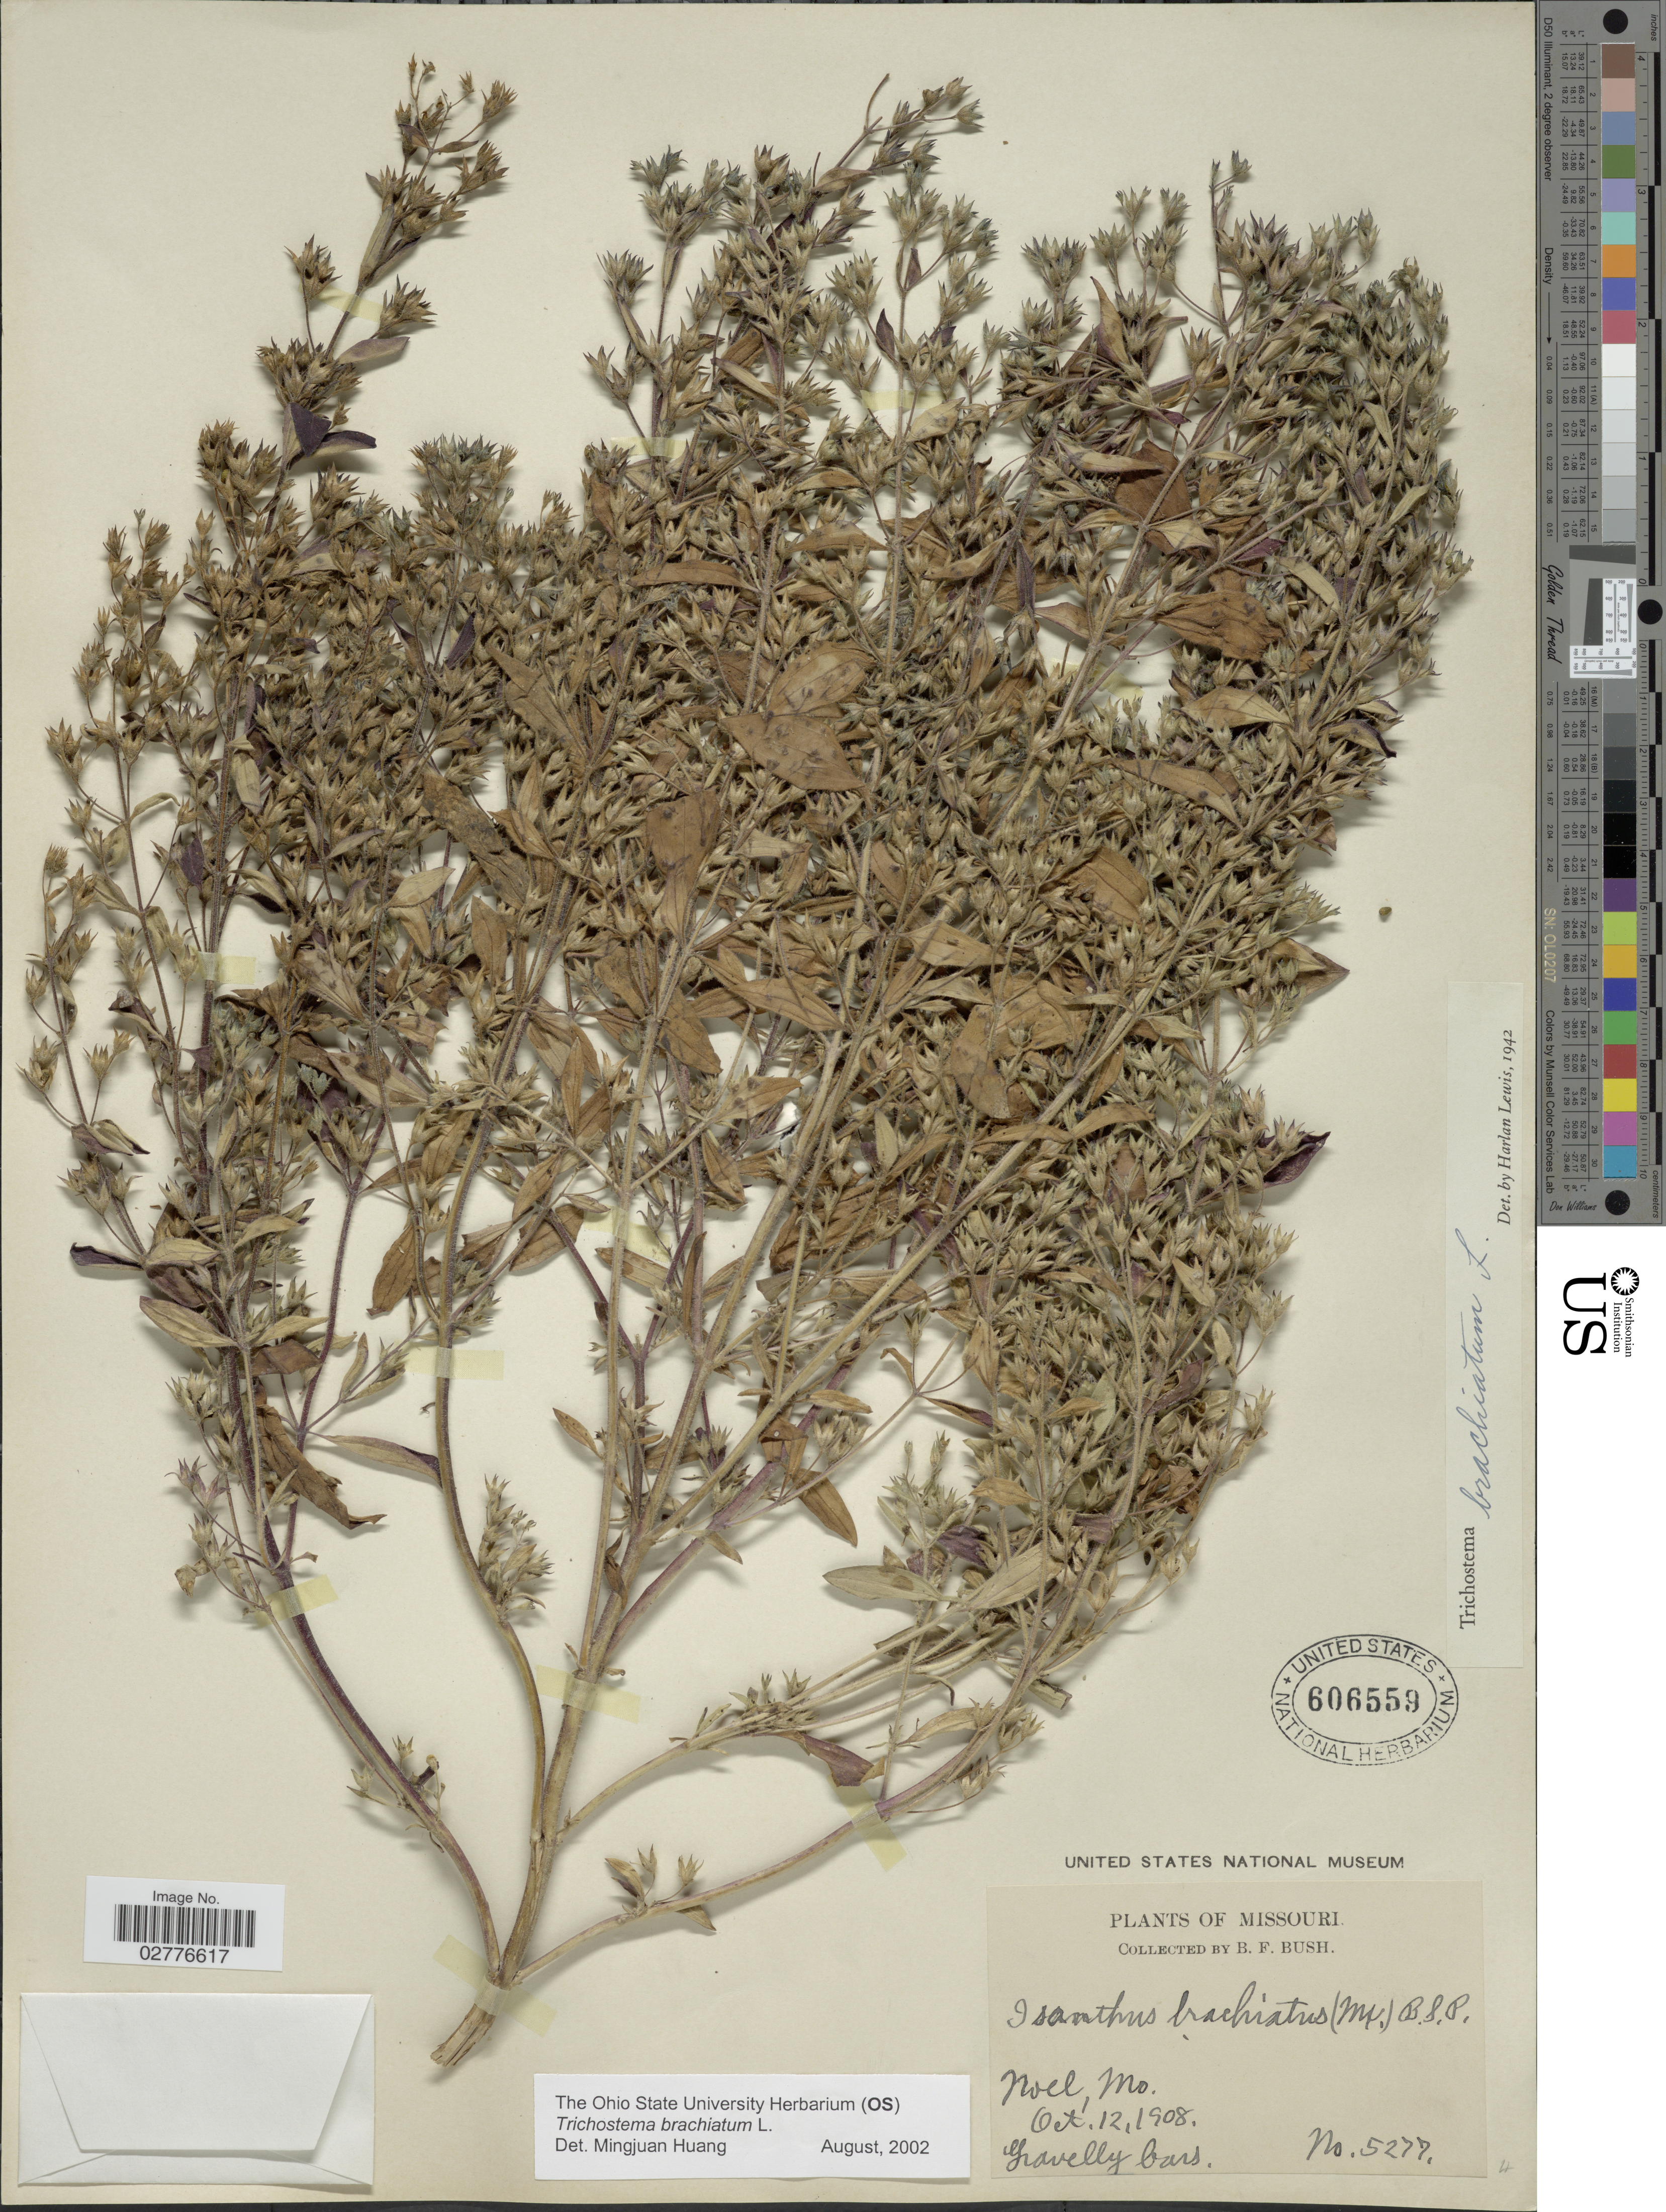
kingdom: Plantae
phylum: Tracheophyta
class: Magnoliopsida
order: Lamiales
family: Lamiaceae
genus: Trichostema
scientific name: Trichostema brachiatum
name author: L.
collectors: B. F. Bush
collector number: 5277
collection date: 1908-10-12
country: United States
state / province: Missouri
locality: Noel.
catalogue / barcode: US 606559